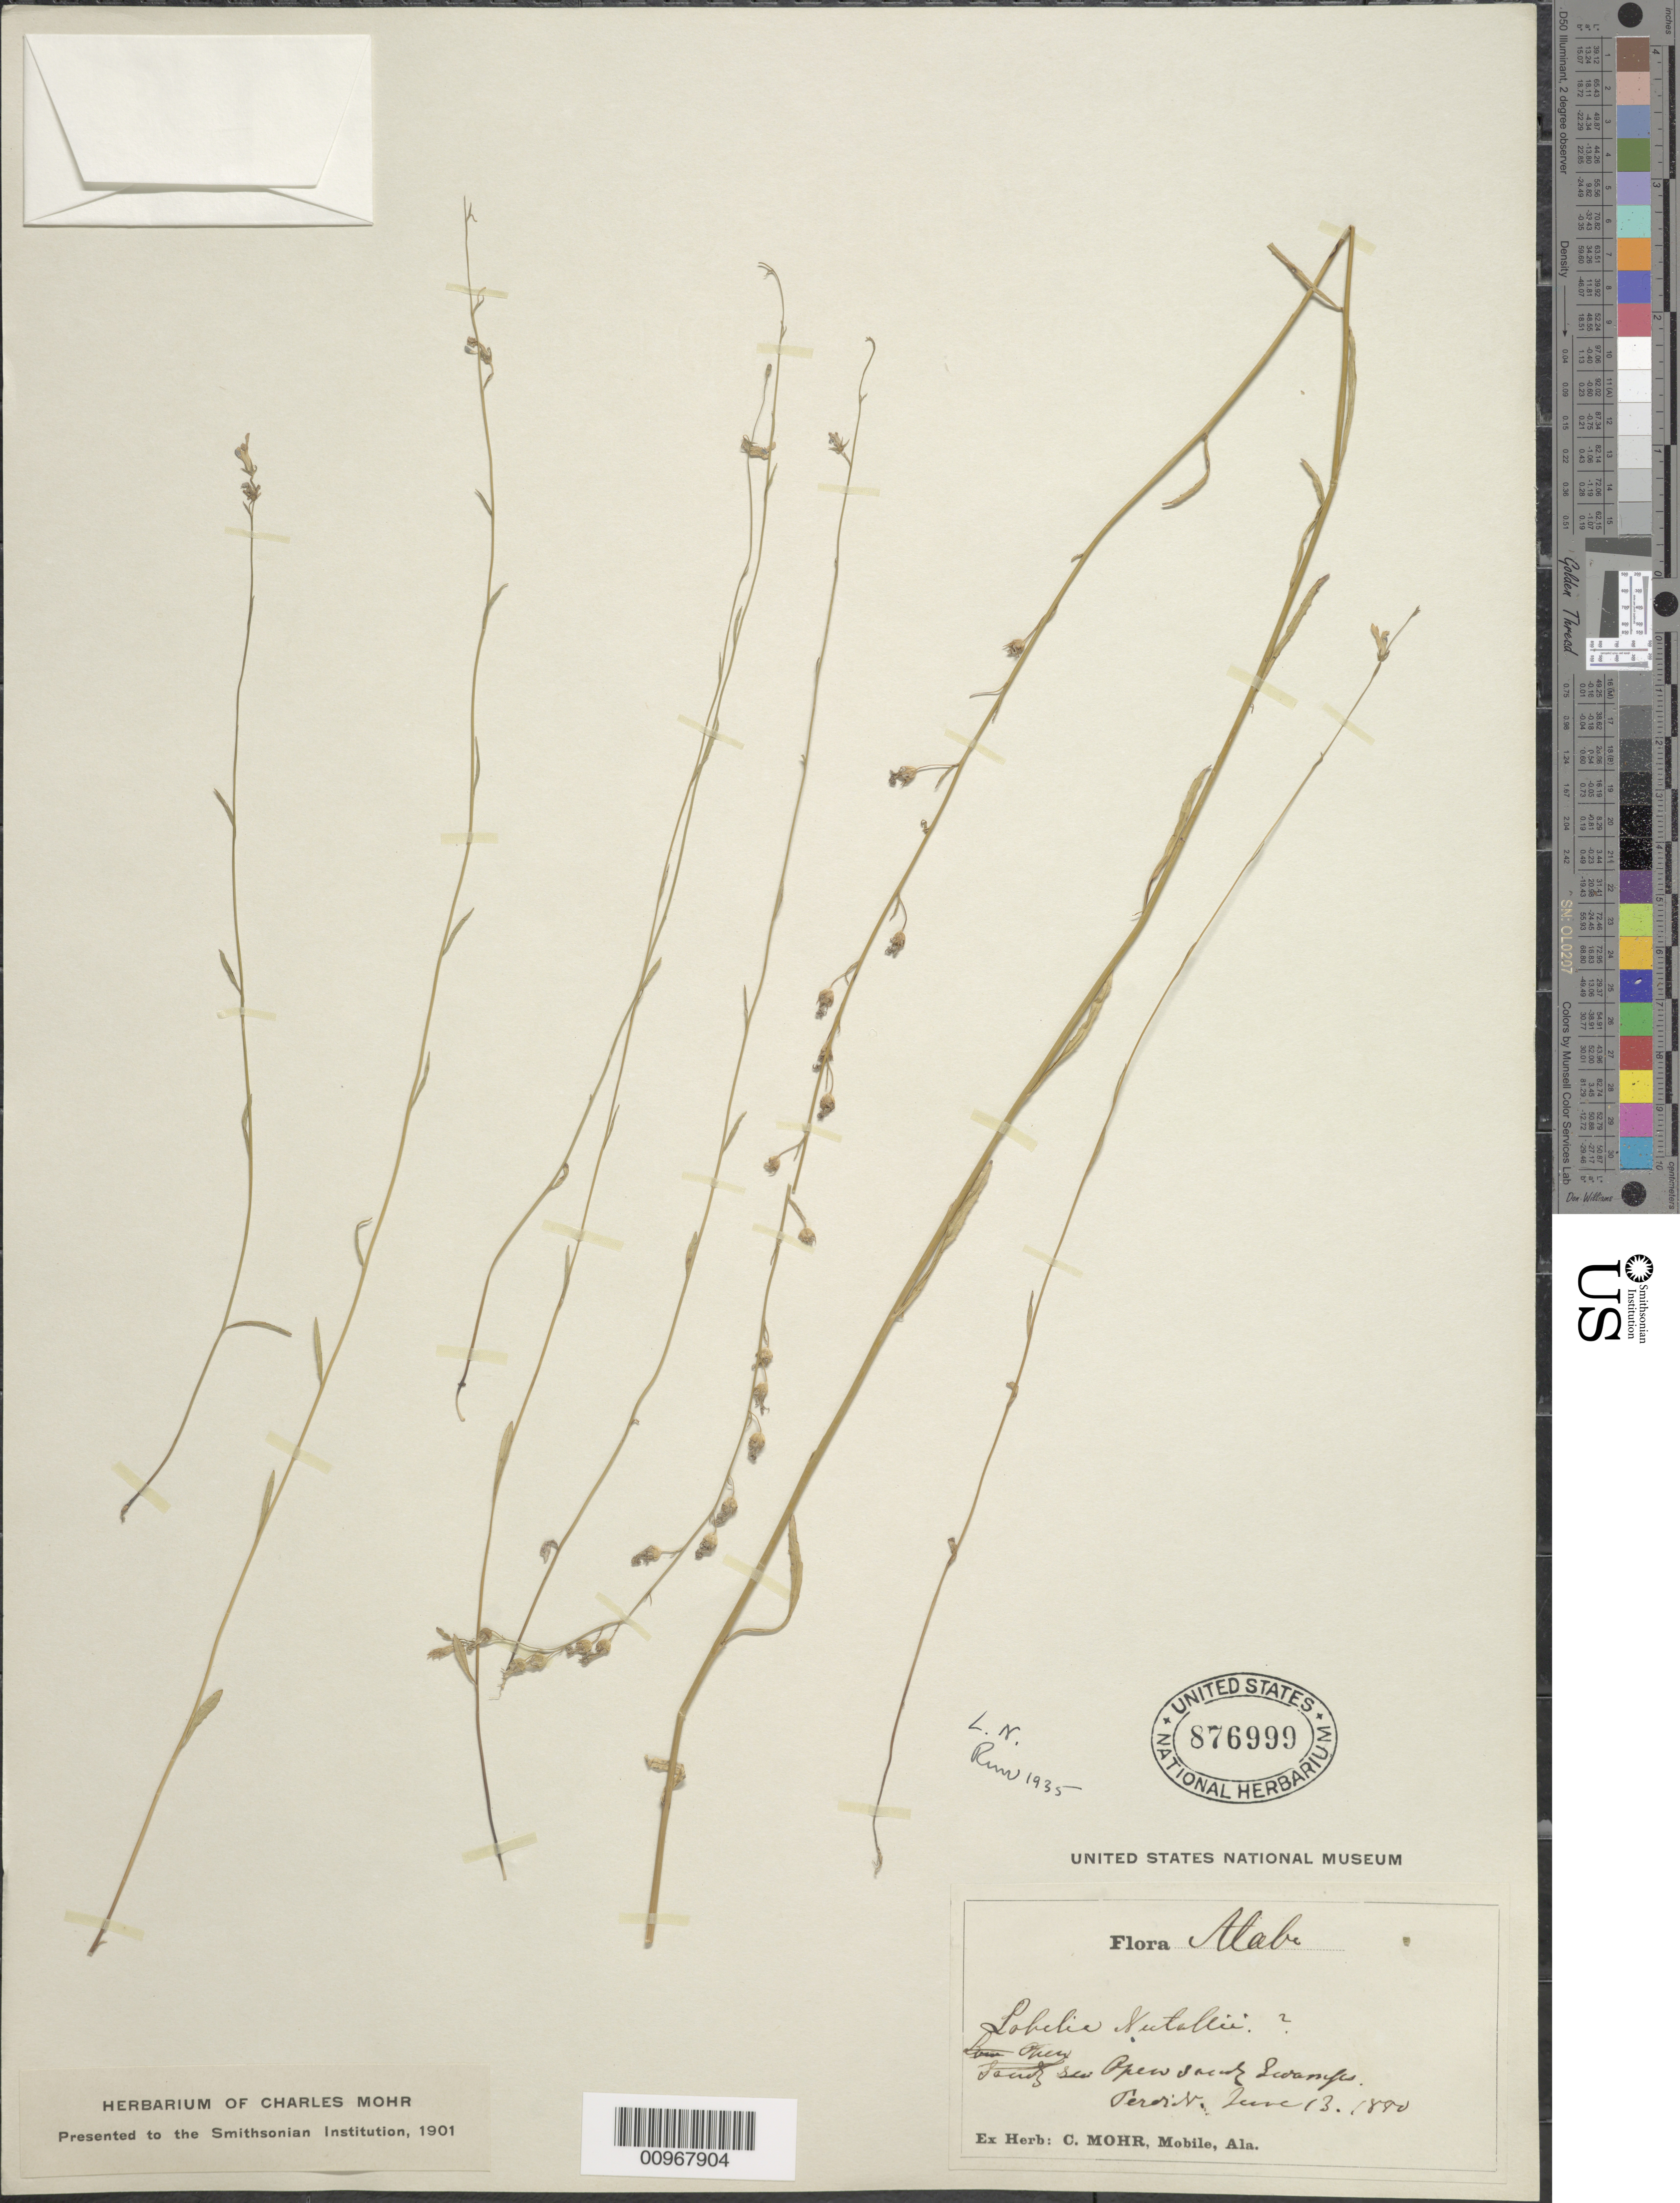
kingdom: Plantae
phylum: Tracheophyta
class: Magnoliopsida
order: Asterales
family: Campanulaceae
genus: Lobelia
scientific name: Lobelia nuttallii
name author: Schult.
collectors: C. T. Mohr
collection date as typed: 13 Jun 1880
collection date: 1880-06-13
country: United States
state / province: Alabama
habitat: open sandy swamps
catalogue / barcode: US 876999